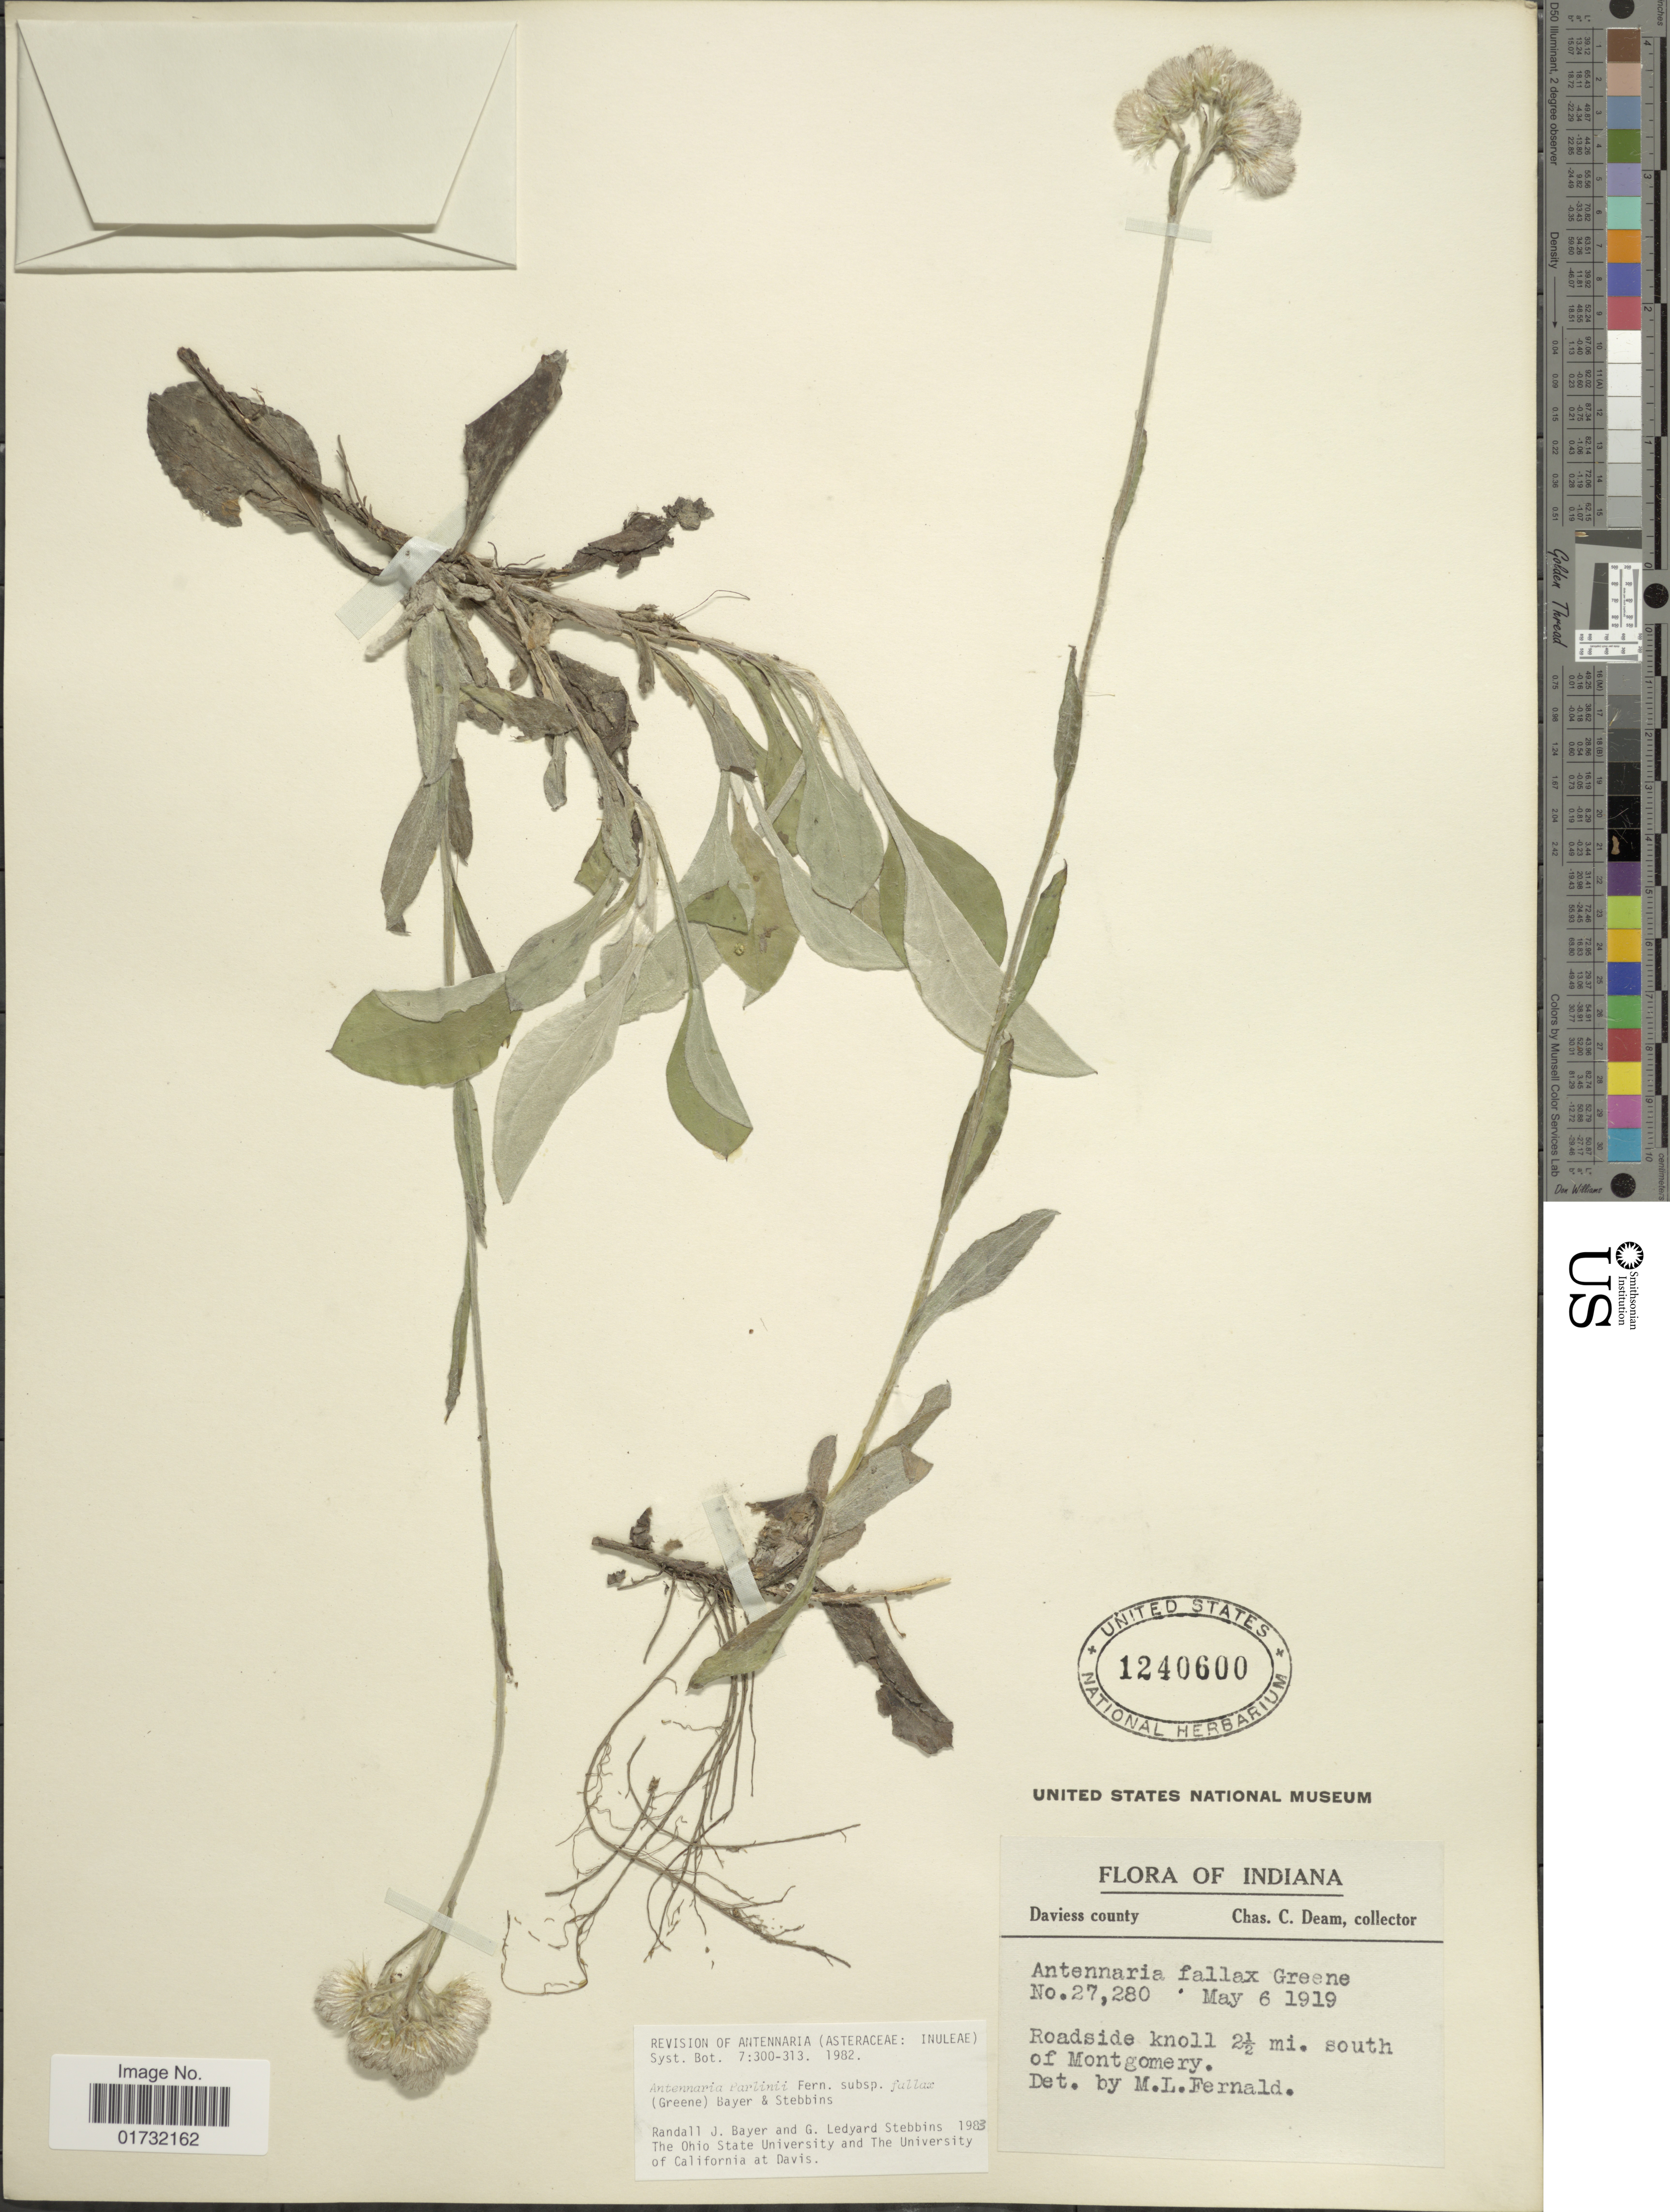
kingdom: Plantae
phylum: Tracheophyta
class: Magnoliopsida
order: Asterales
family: Asteraceae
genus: Antennaria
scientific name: Antennaria parlinii subsp. fallax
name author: (Greene) R.J. Bayer & Stebbins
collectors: C. C. Deam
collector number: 27280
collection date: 1919-05-06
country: United States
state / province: Indiana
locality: Roadside knoll 2½ mi. south of Montgomery. Davies County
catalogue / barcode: US 1240600